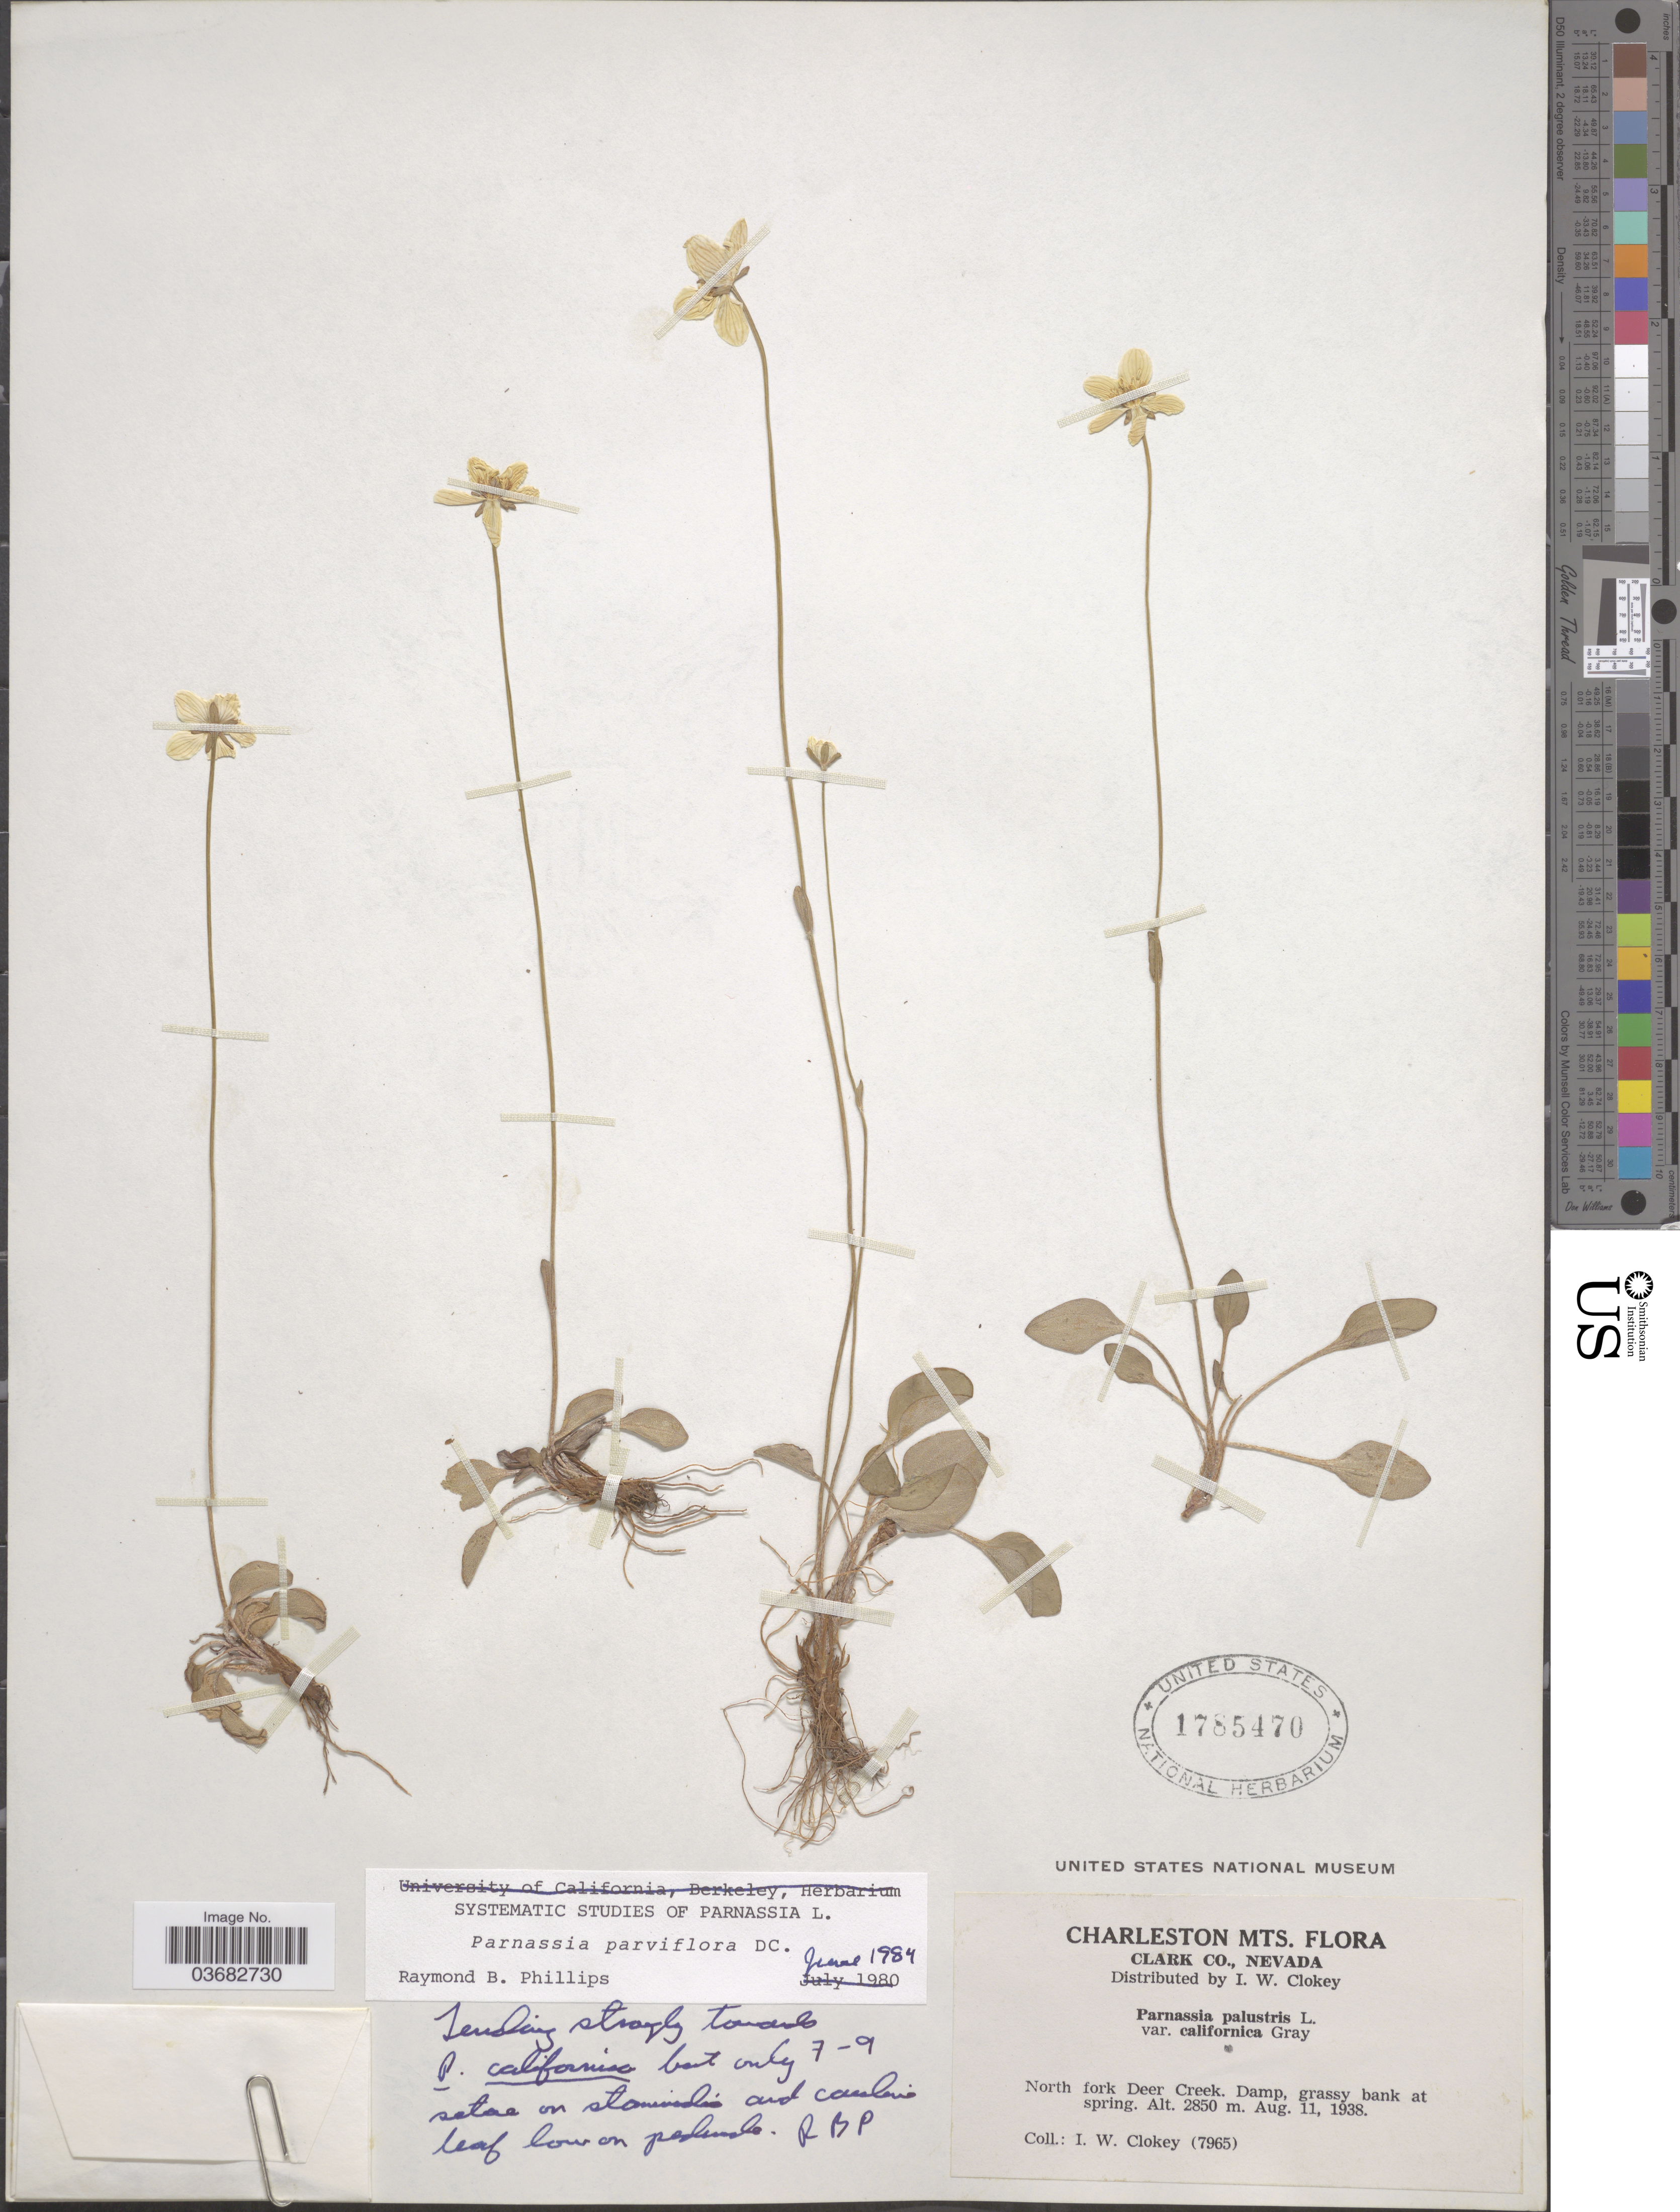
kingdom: Plantae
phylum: Tracheophyta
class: Magnoliopsida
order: Celastrales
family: Parnassiaceae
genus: Parnassia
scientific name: Parnassia parviflora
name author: DC.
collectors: I. W. Clokey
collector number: (7965)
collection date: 1938-08-11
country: United States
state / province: Nevada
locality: Charleston Mts. Clark Co. North fork Deer Creek. Damp, grassy bank at spring.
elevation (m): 2850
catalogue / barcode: US 1785470